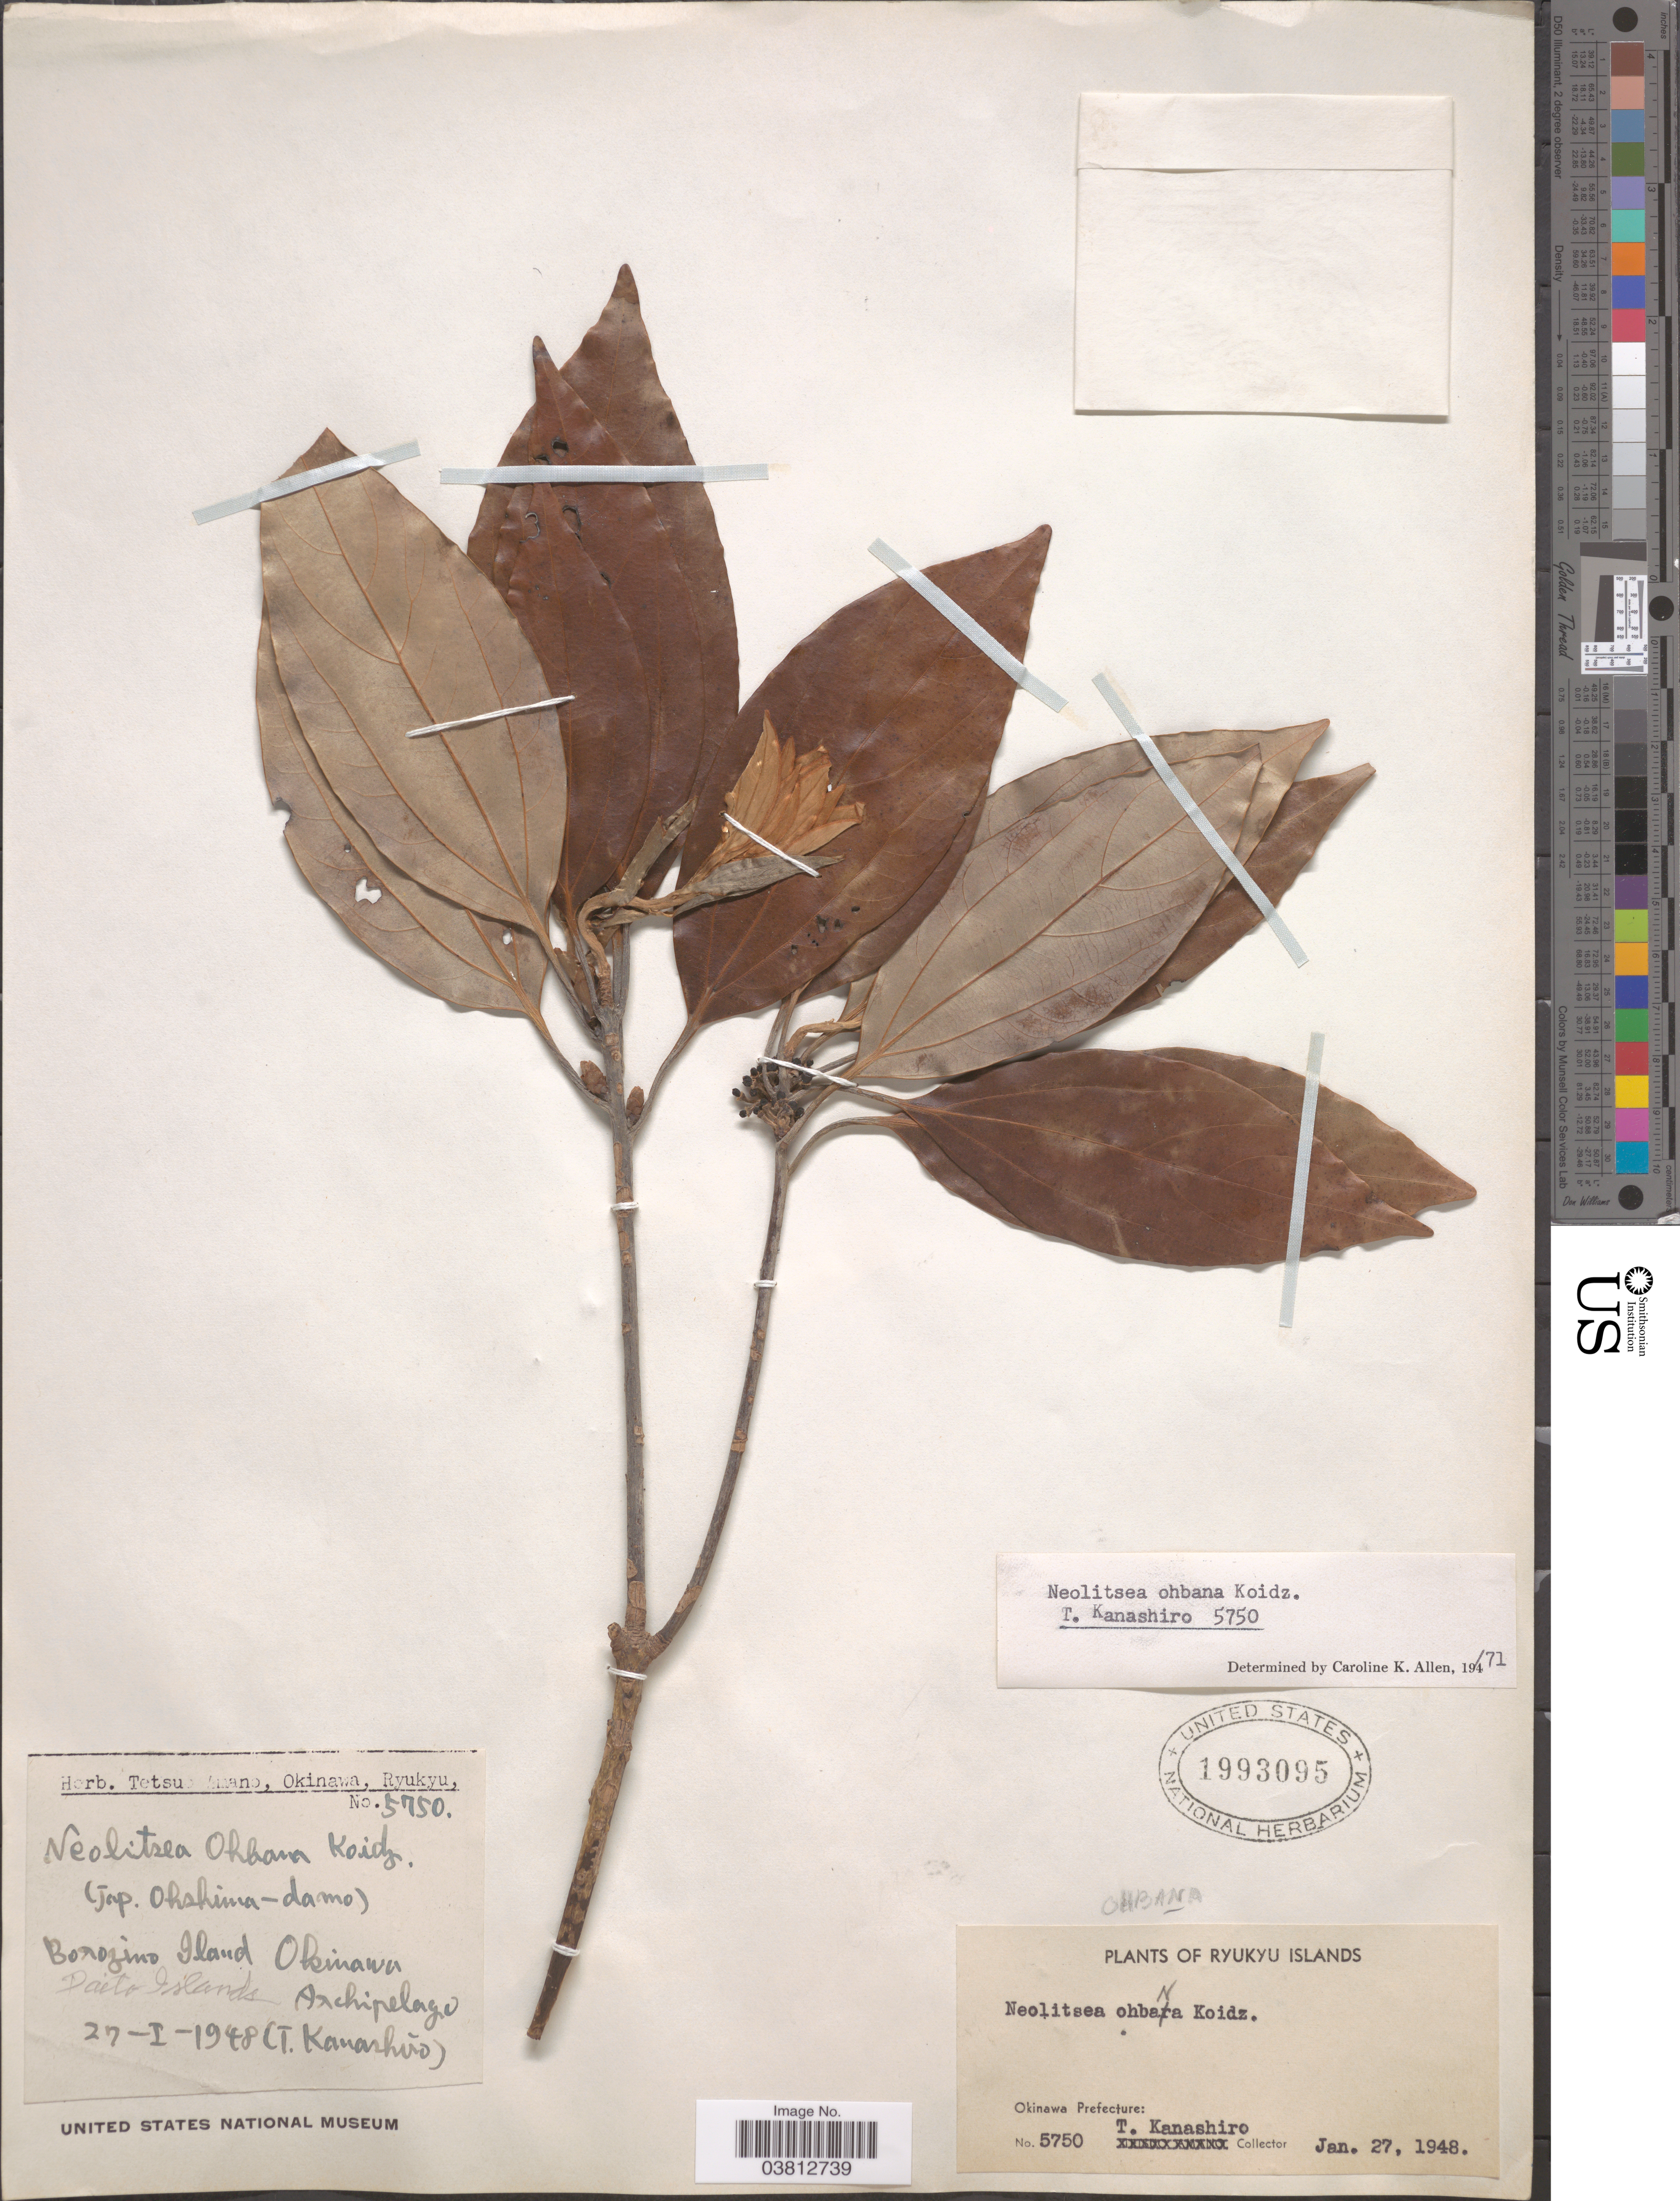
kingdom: Plantae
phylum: Tracheophyta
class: Magnoliopsida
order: Laurales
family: Lauraceae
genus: Neolitsea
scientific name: Neolitsea ohbana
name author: Koidz.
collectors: T. Kanashiro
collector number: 5750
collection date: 1948-01-27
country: Japan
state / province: Okinawa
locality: Ryukyu Islands. Okinawa Prefecture. Bonogino Iland. Okinawa Archipelago. Daito Islands.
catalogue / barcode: US 1993095